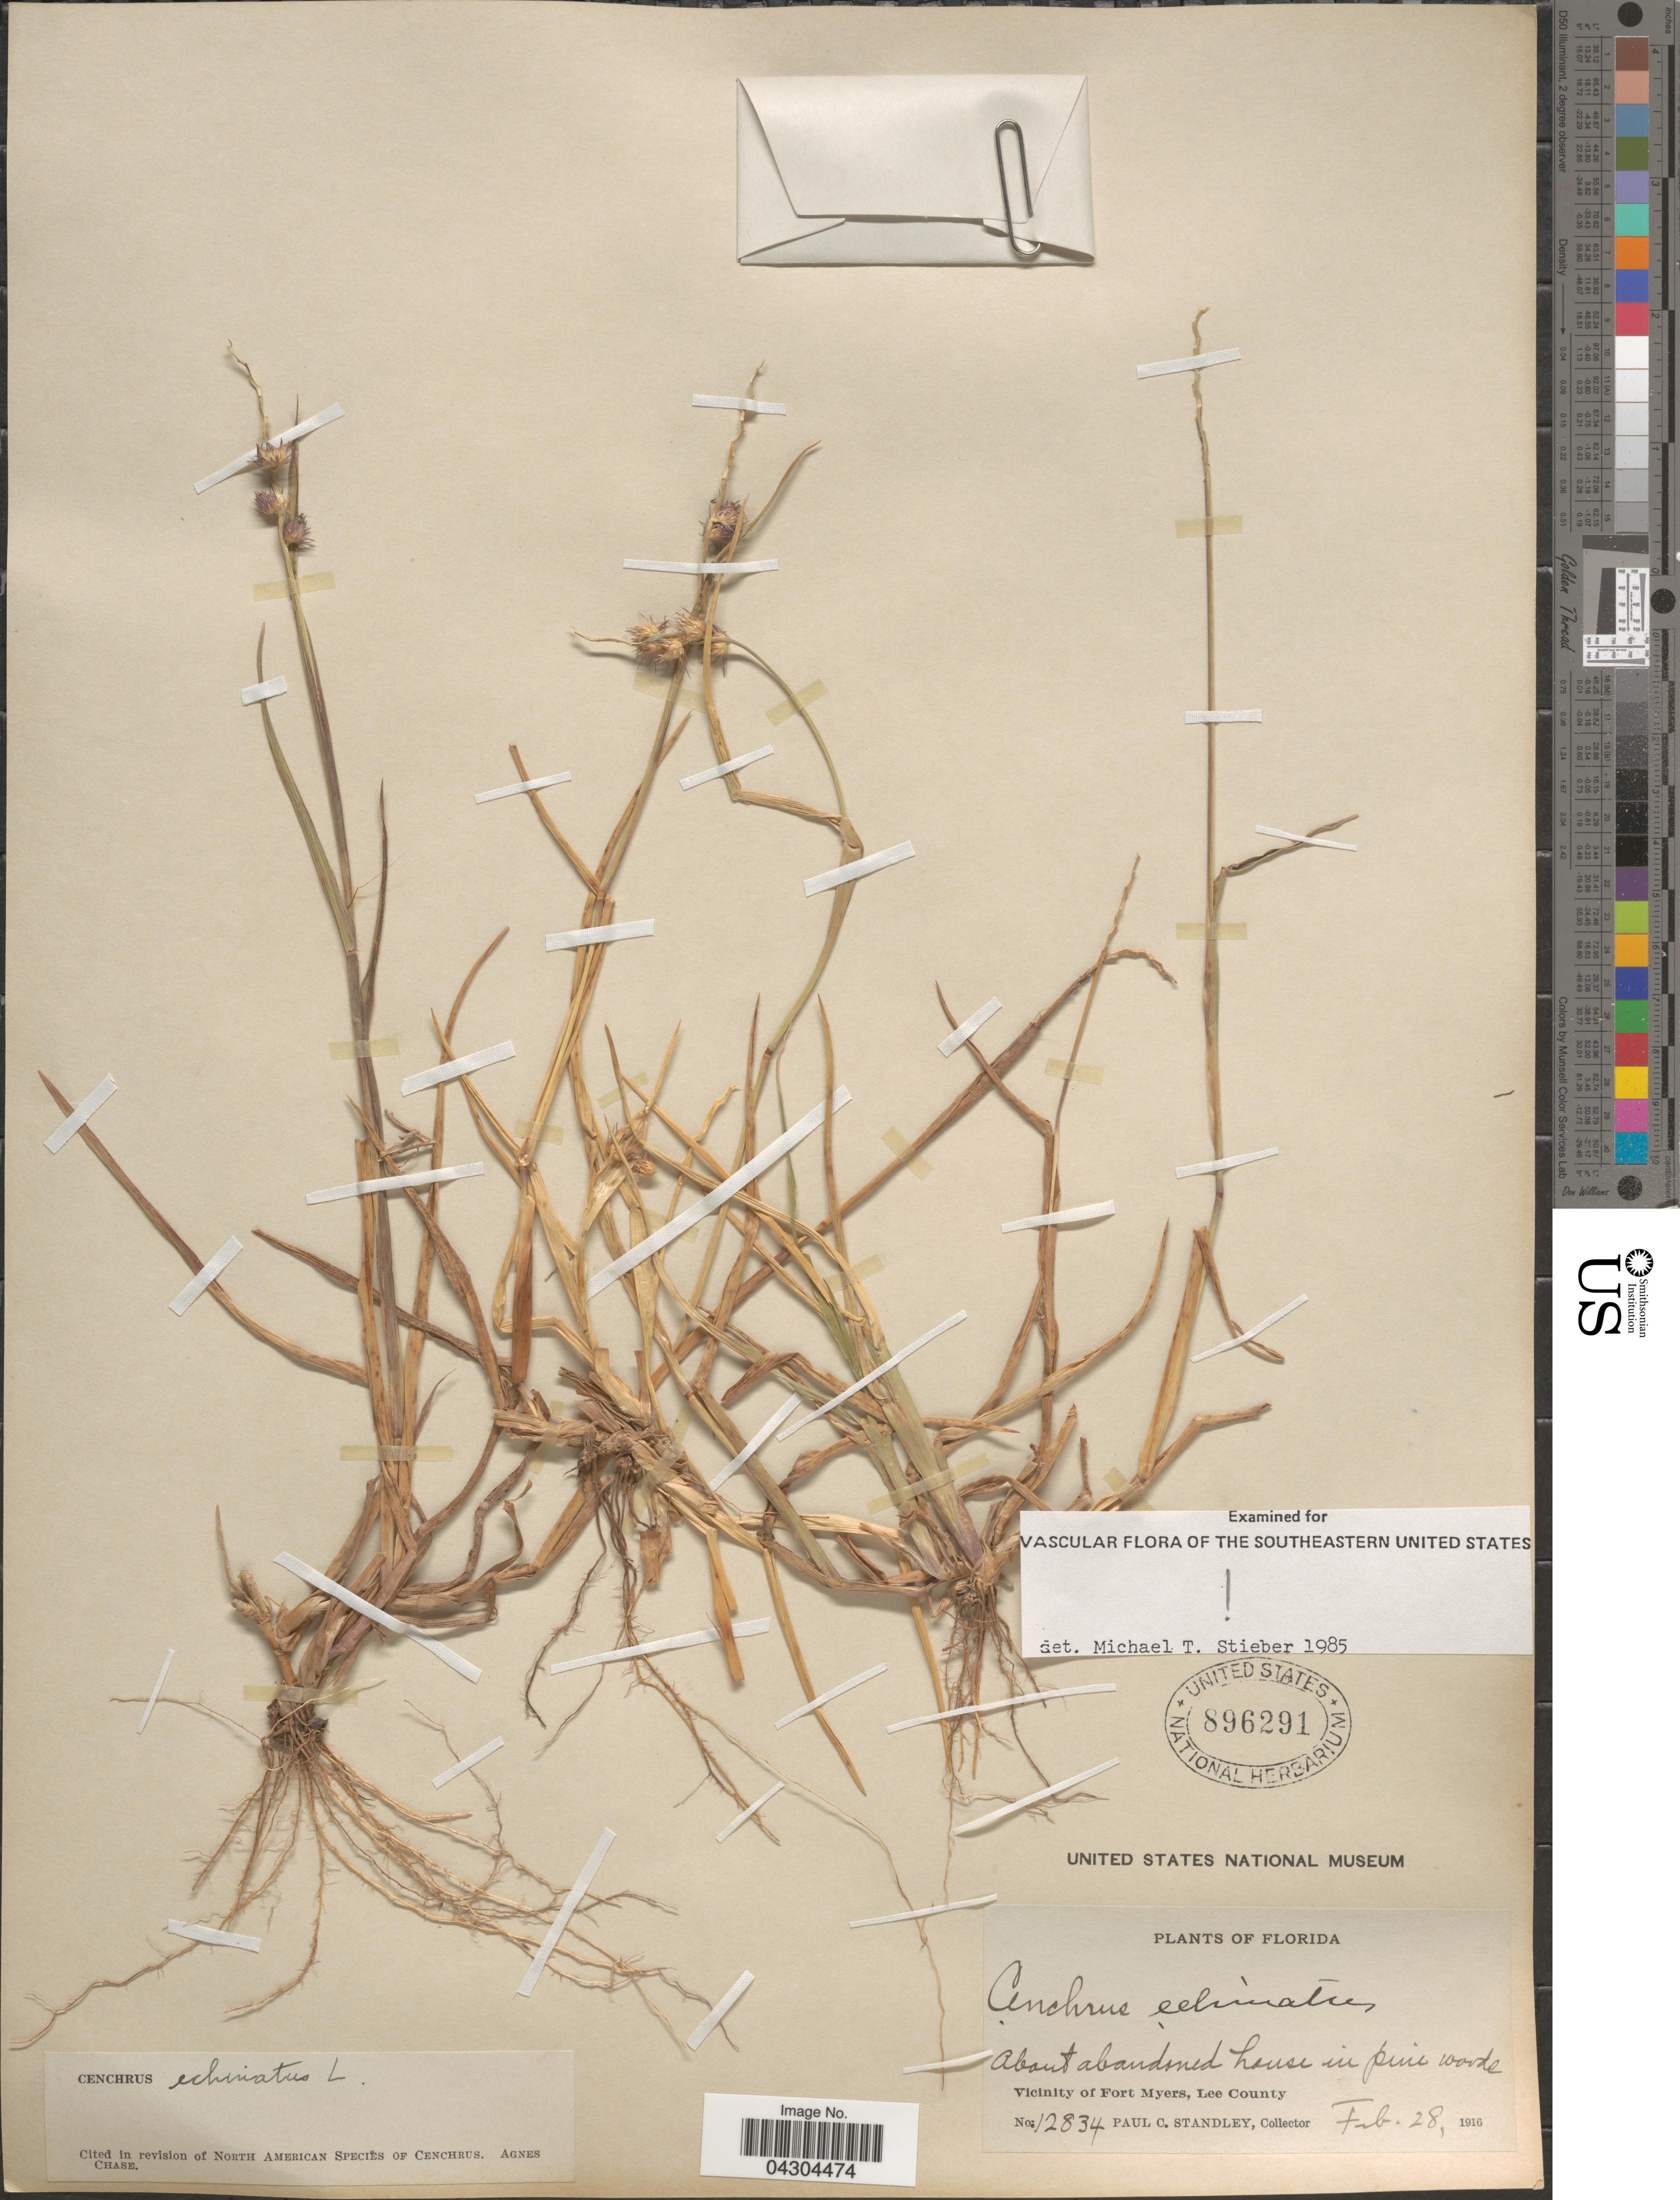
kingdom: Plantae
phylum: Tracheophyta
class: Liliopsida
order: Poales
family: Poaceae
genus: Cenchrus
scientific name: Cenchrus echinatus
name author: L.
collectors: P. C. Standley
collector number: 12834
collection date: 1916-02-28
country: United States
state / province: Florida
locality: About abandoned house in pine woods. Vicinity of Fort Myers, Lee County.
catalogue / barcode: US 896291